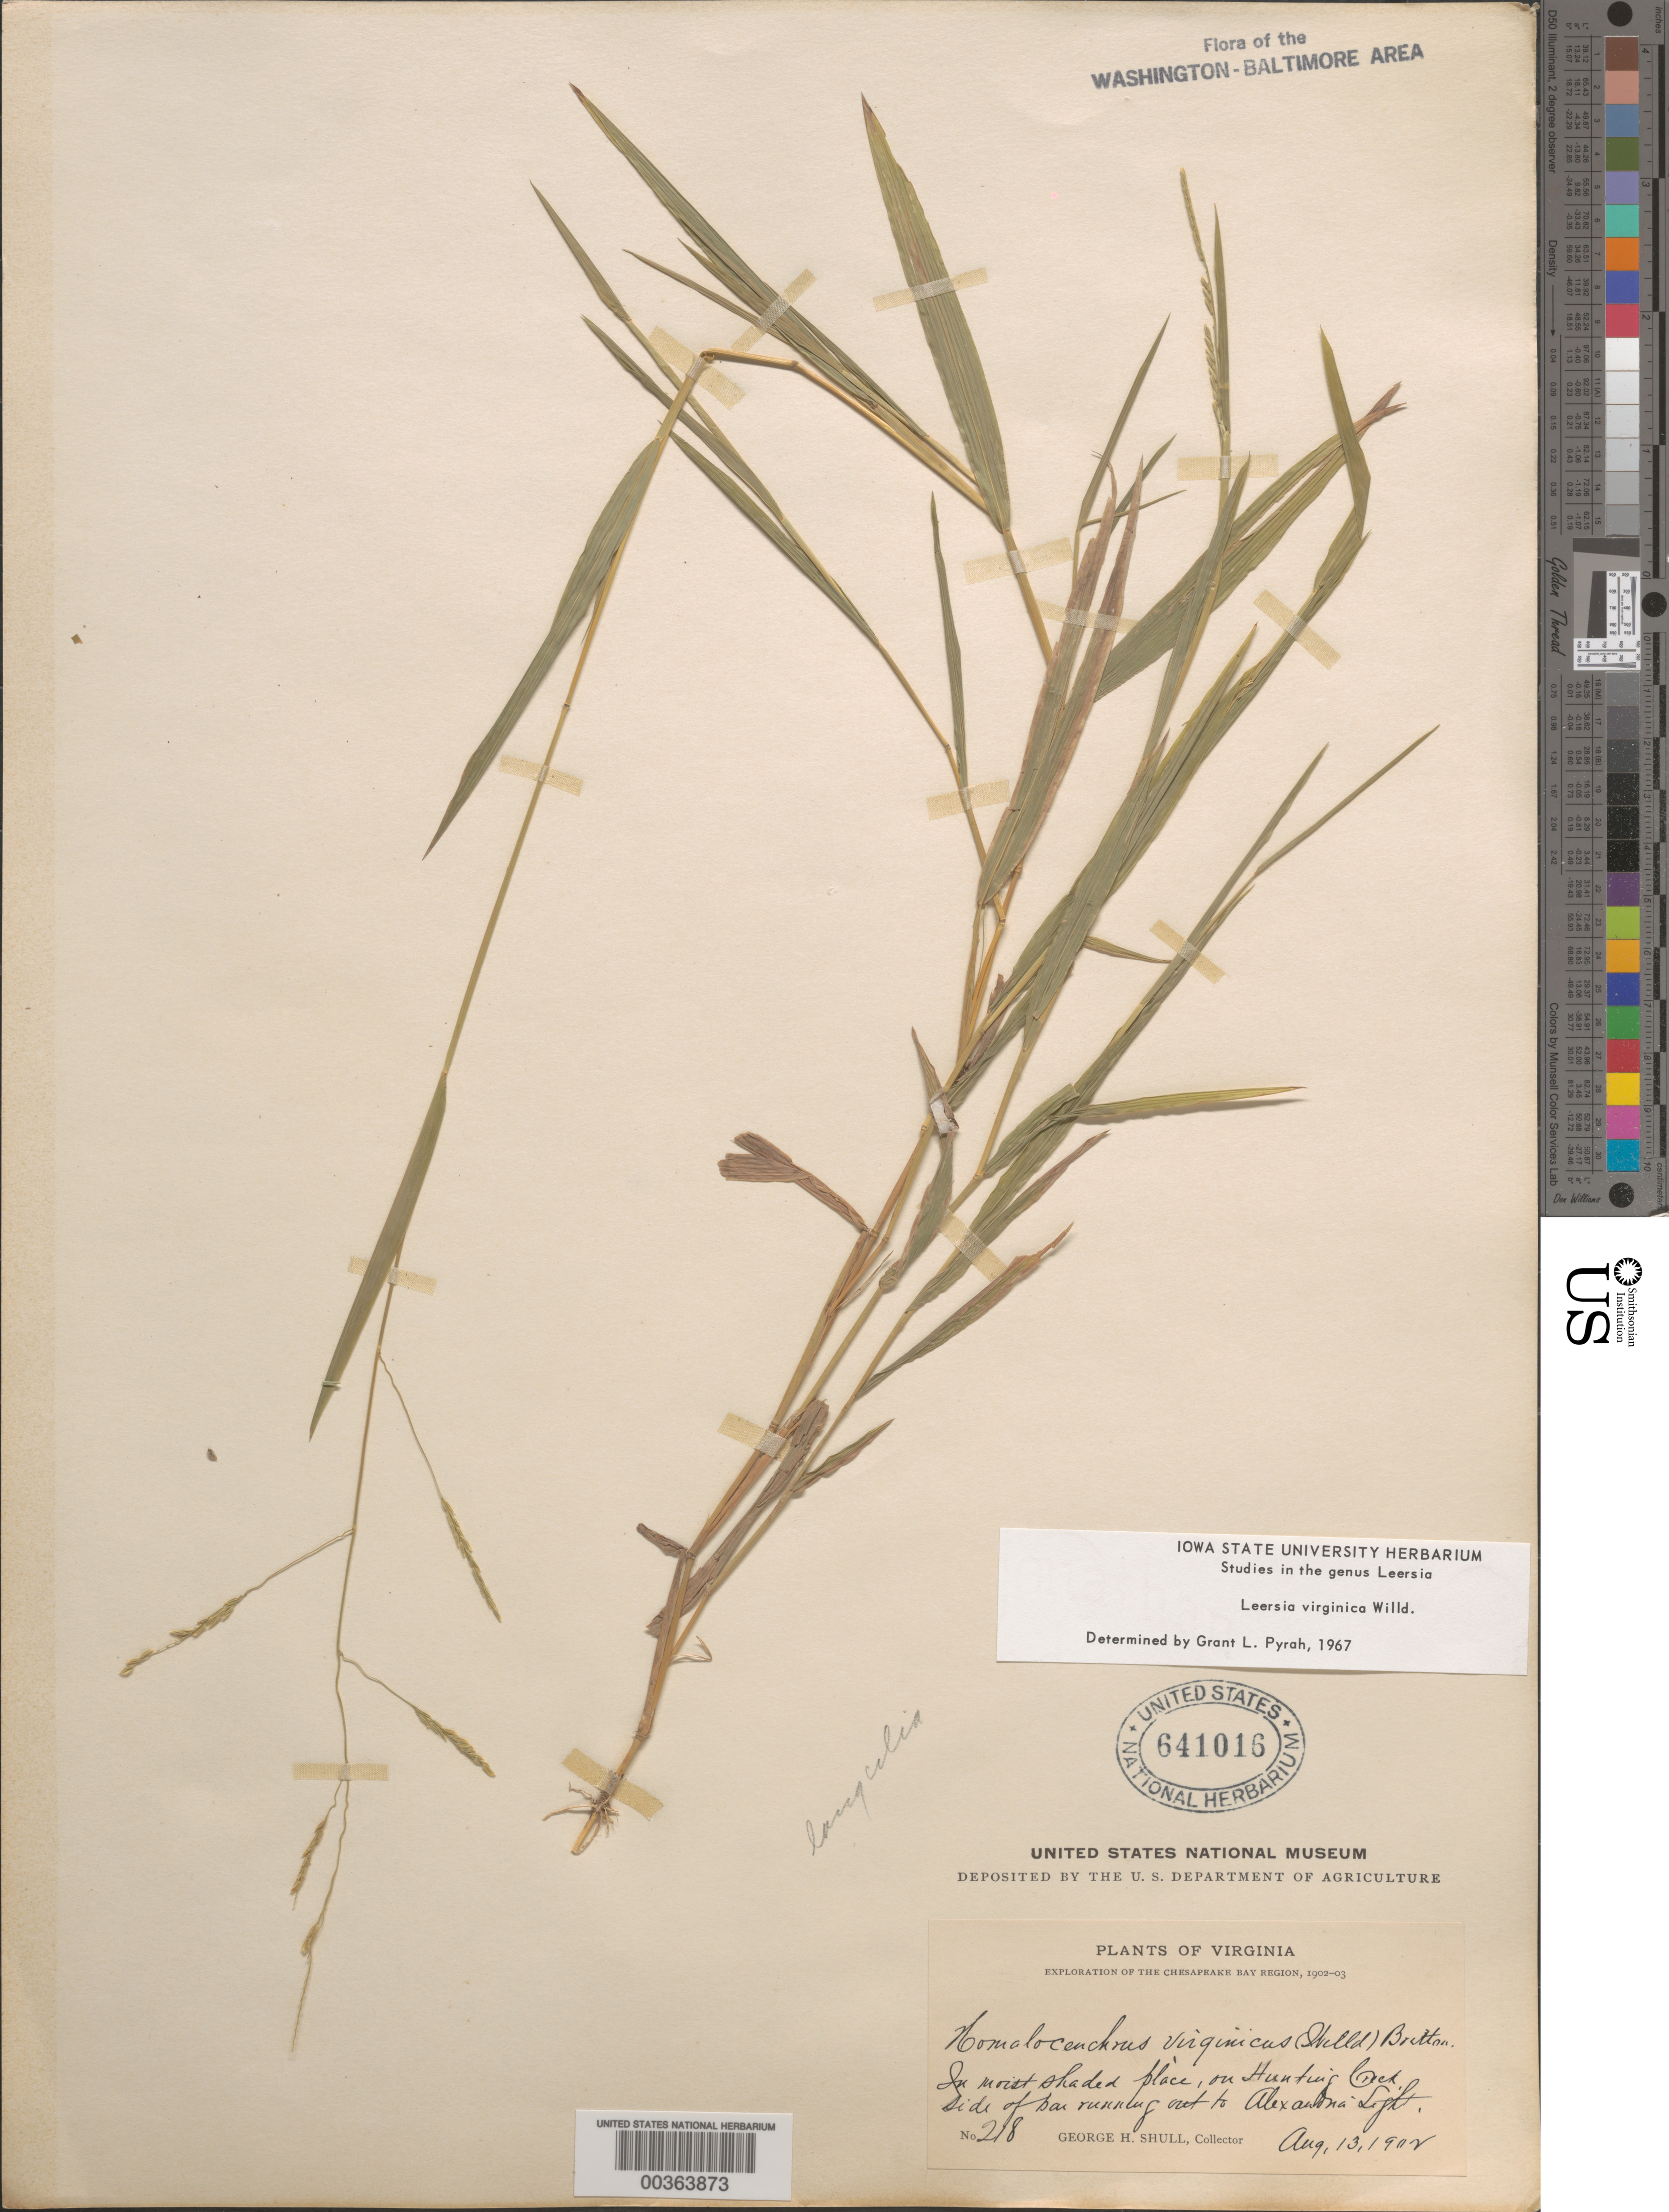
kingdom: Plantae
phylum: Tracheophyta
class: Liliopsida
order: Poales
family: Poaceae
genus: Leersia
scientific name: Leersia virginica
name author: Willd.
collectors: G. H. Shull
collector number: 218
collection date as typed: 13 Aug 1902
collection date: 1902-08-13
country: United States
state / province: Virginia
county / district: City of Alexandria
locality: On Hunting Creek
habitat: In moist shaded place on creek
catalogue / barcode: US 641016